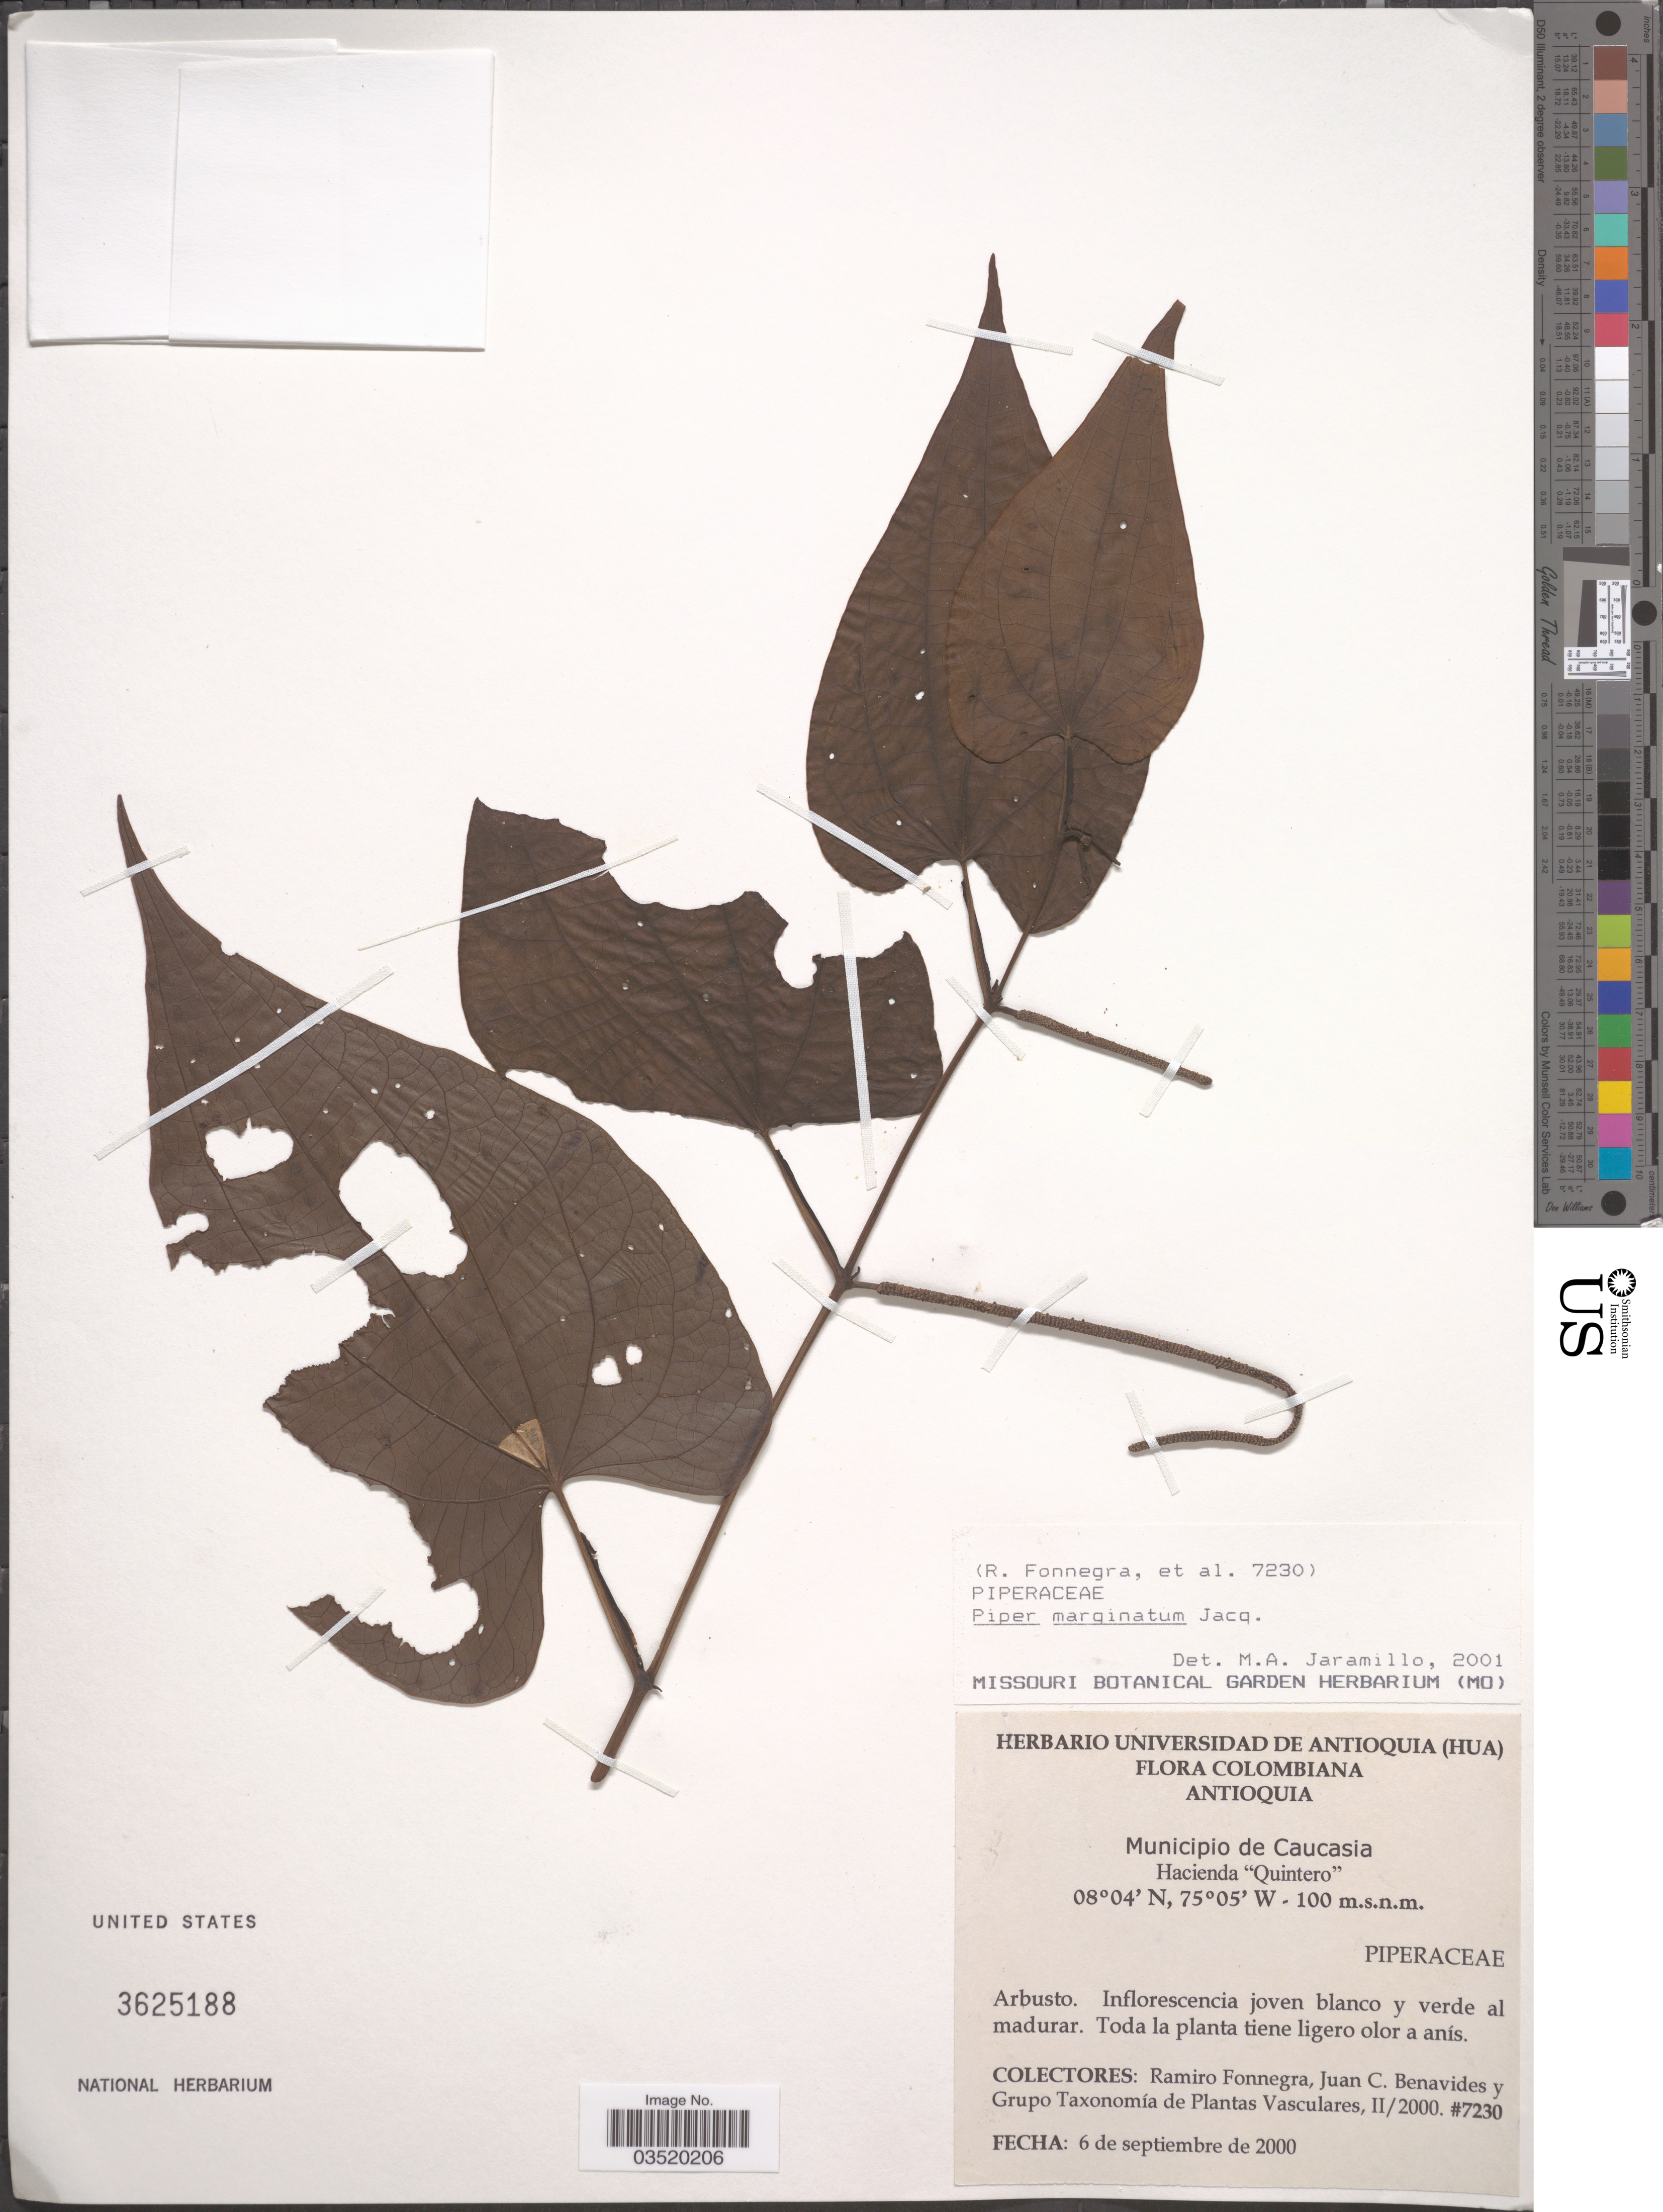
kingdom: Plantae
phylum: Tracheophyta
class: Magnoliopsida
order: Piperales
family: Piperaceae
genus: Piper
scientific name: Piper marginatum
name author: Jacq.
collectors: R. Fonnegra, J. Benavides & Grupo de Taxonomia de Plantas Vasculares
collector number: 7230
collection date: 2000-09-06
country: Colombia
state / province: Antioquia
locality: Municipio de Caucasia. Hacienda "Quintero".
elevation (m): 100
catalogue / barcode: US 3625188